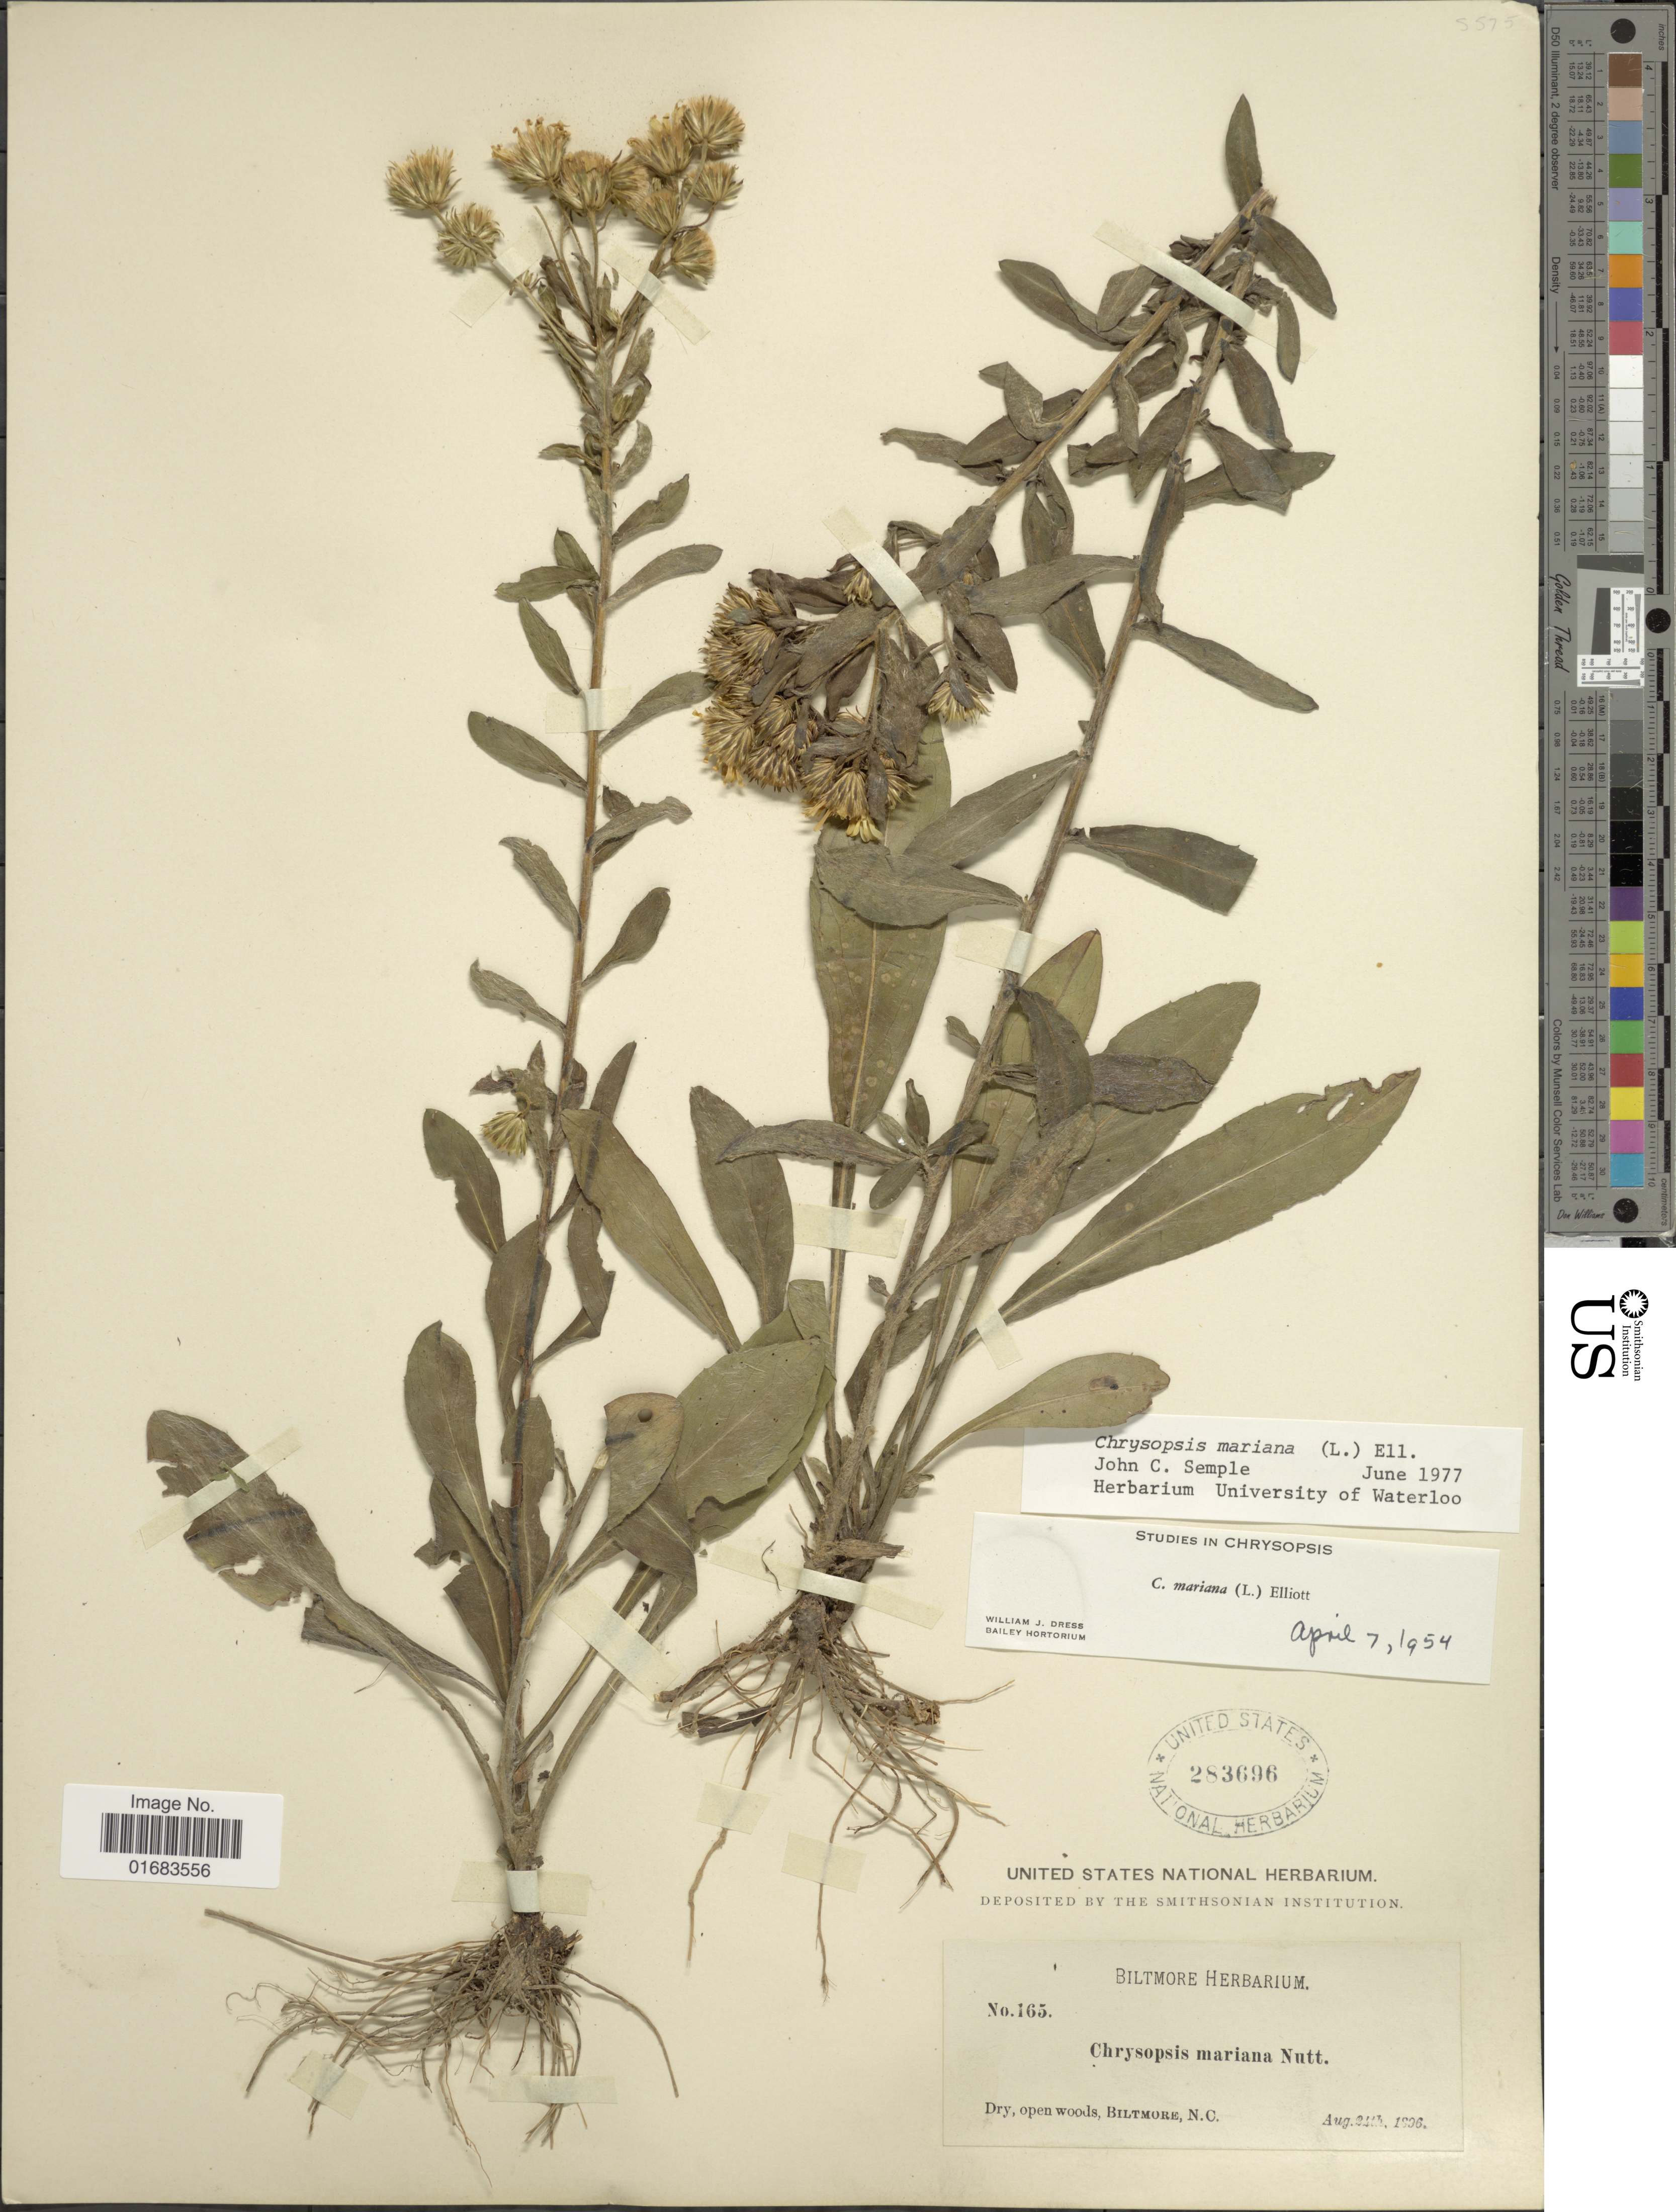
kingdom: Plantae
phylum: Tracheophyta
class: Magnoliopsida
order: Asterales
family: Asteraceae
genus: Chrysopsis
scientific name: Chrysopsis mariana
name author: (L.) Elliott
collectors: ex herb. Biltmore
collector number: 165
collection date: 1996-08-24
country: United States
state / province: North Carolina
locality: Dry open woods, Biltmore.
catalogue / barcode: US 283696